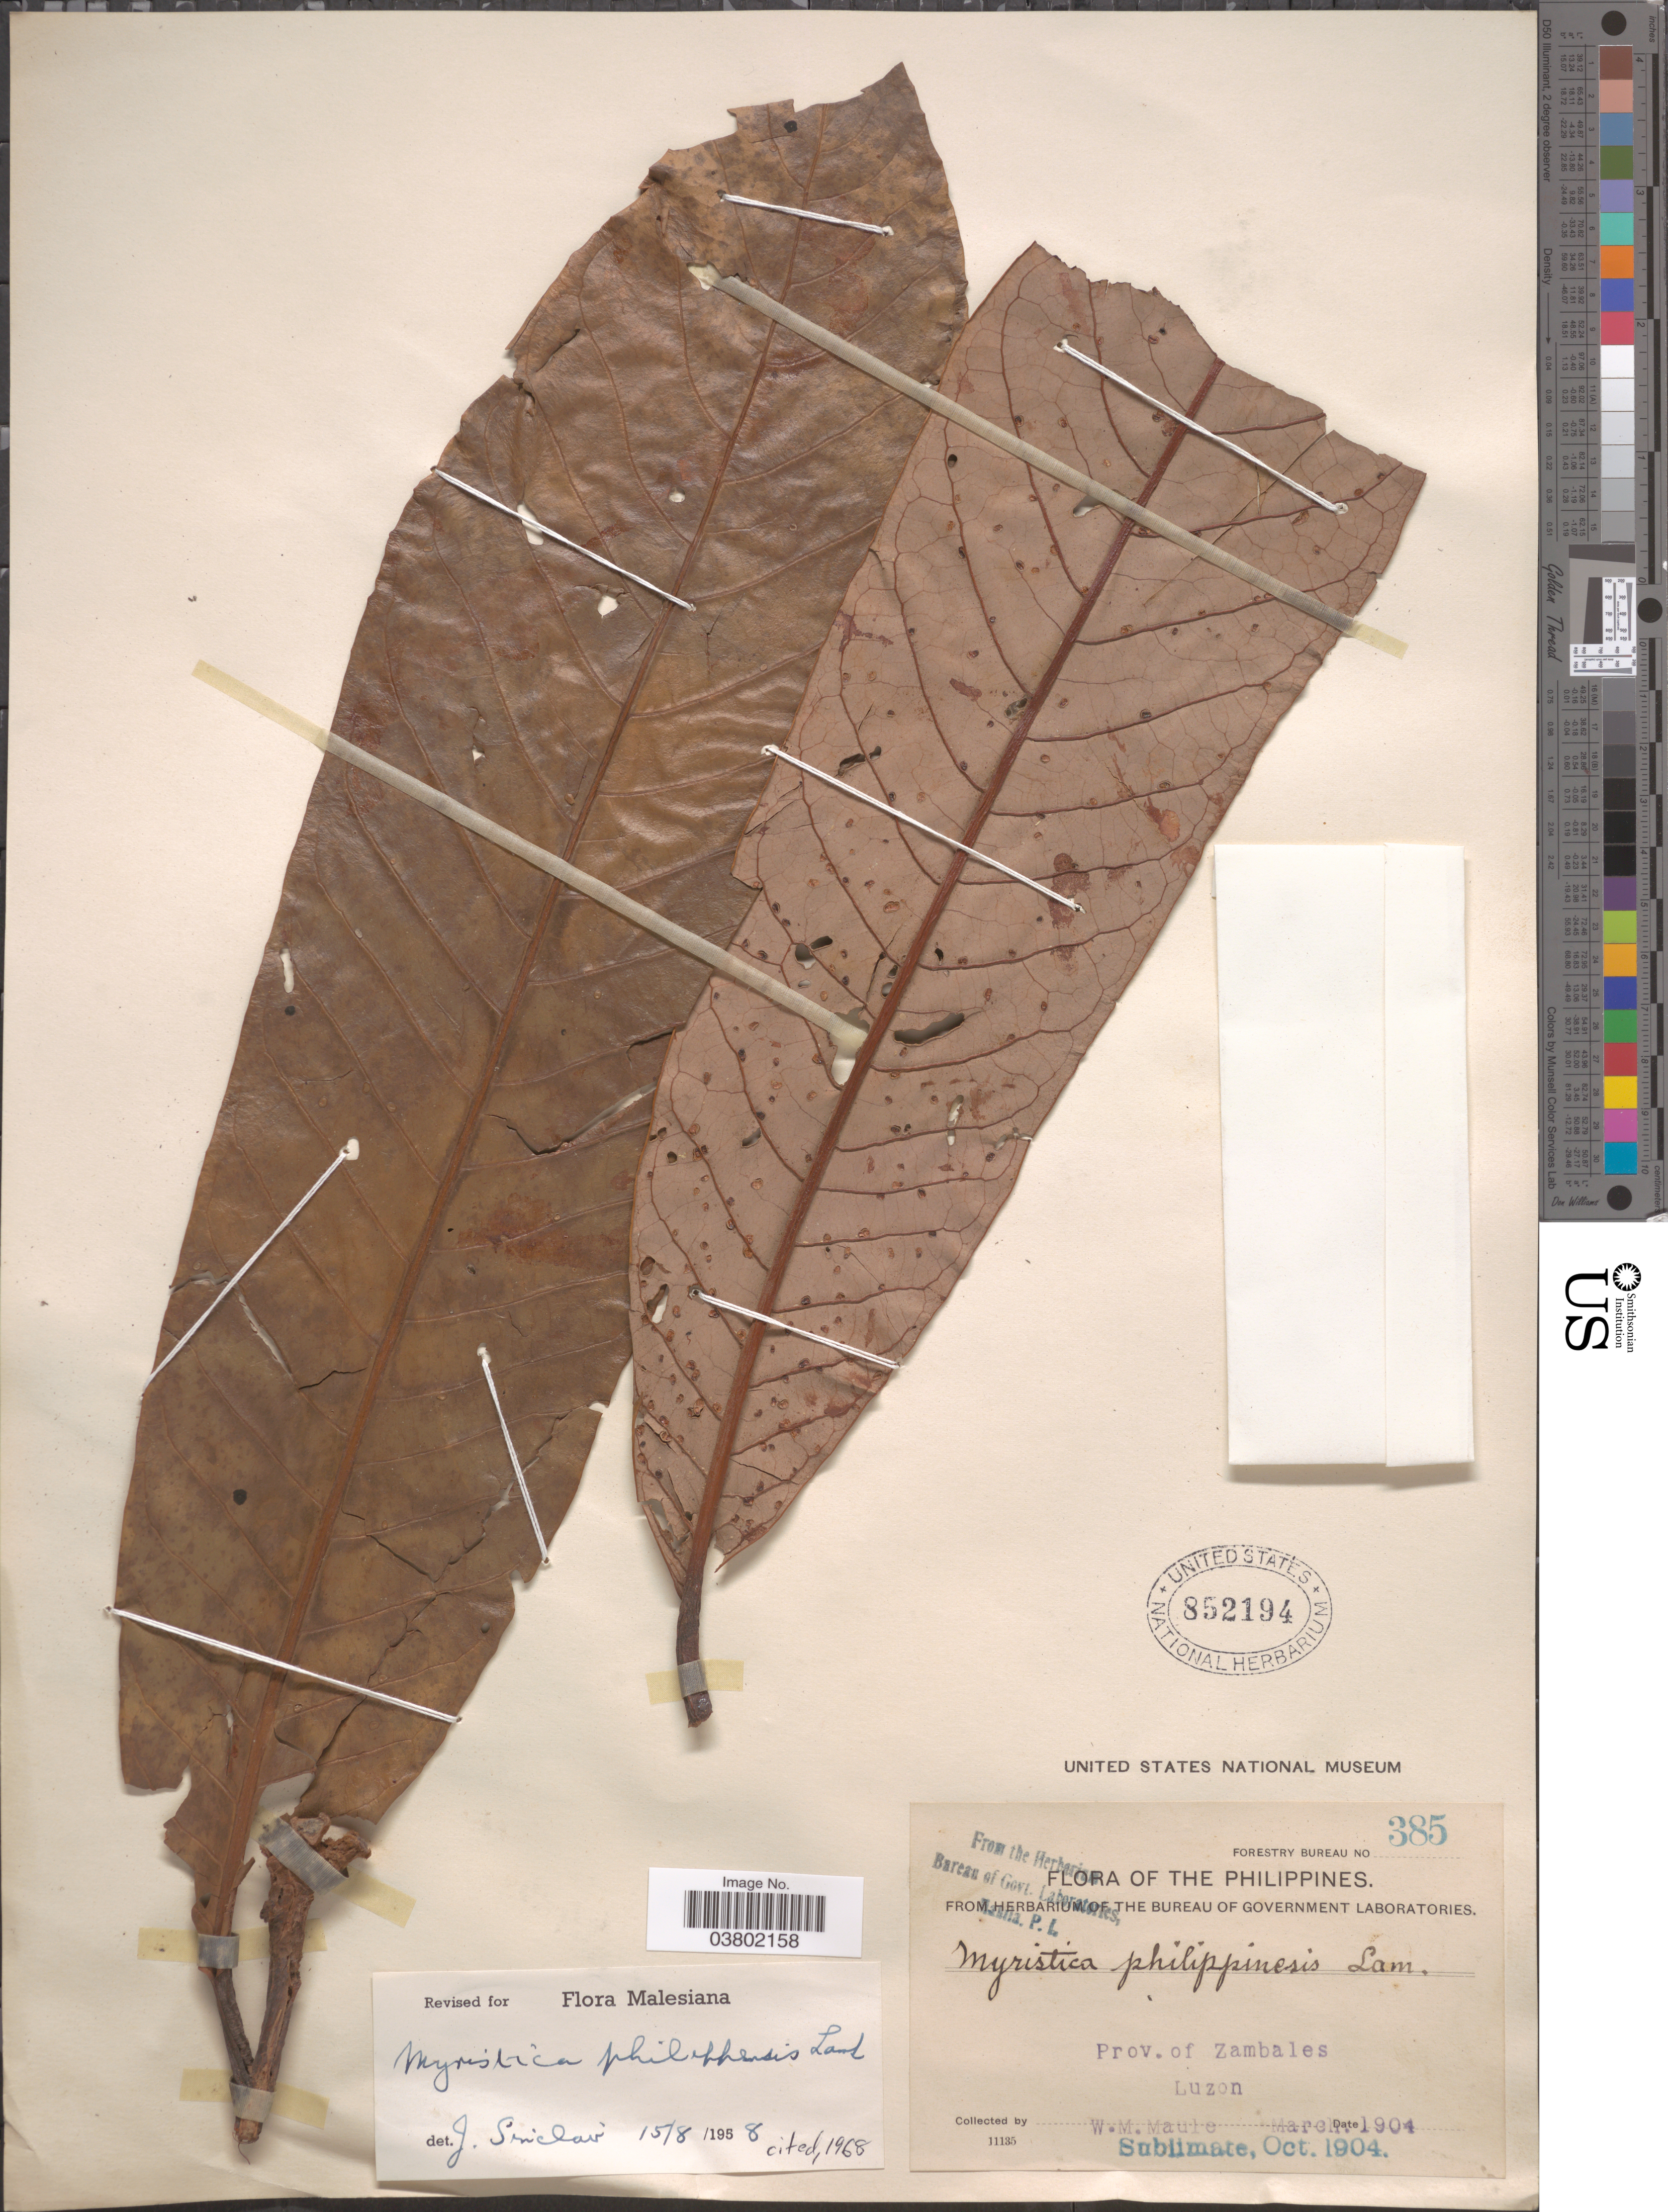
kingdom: Plantae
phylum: Tracheophyta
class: Magnoliopsida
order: Magnoliales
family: Myristicaceae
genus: Myristica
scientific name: Myristica philippensis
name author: Lam.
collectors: W. Maule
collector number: Forestry Bureau 385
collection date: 1904-03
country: Philippines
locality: Prov. of Zambales, Luzon.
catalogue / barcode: US 852194